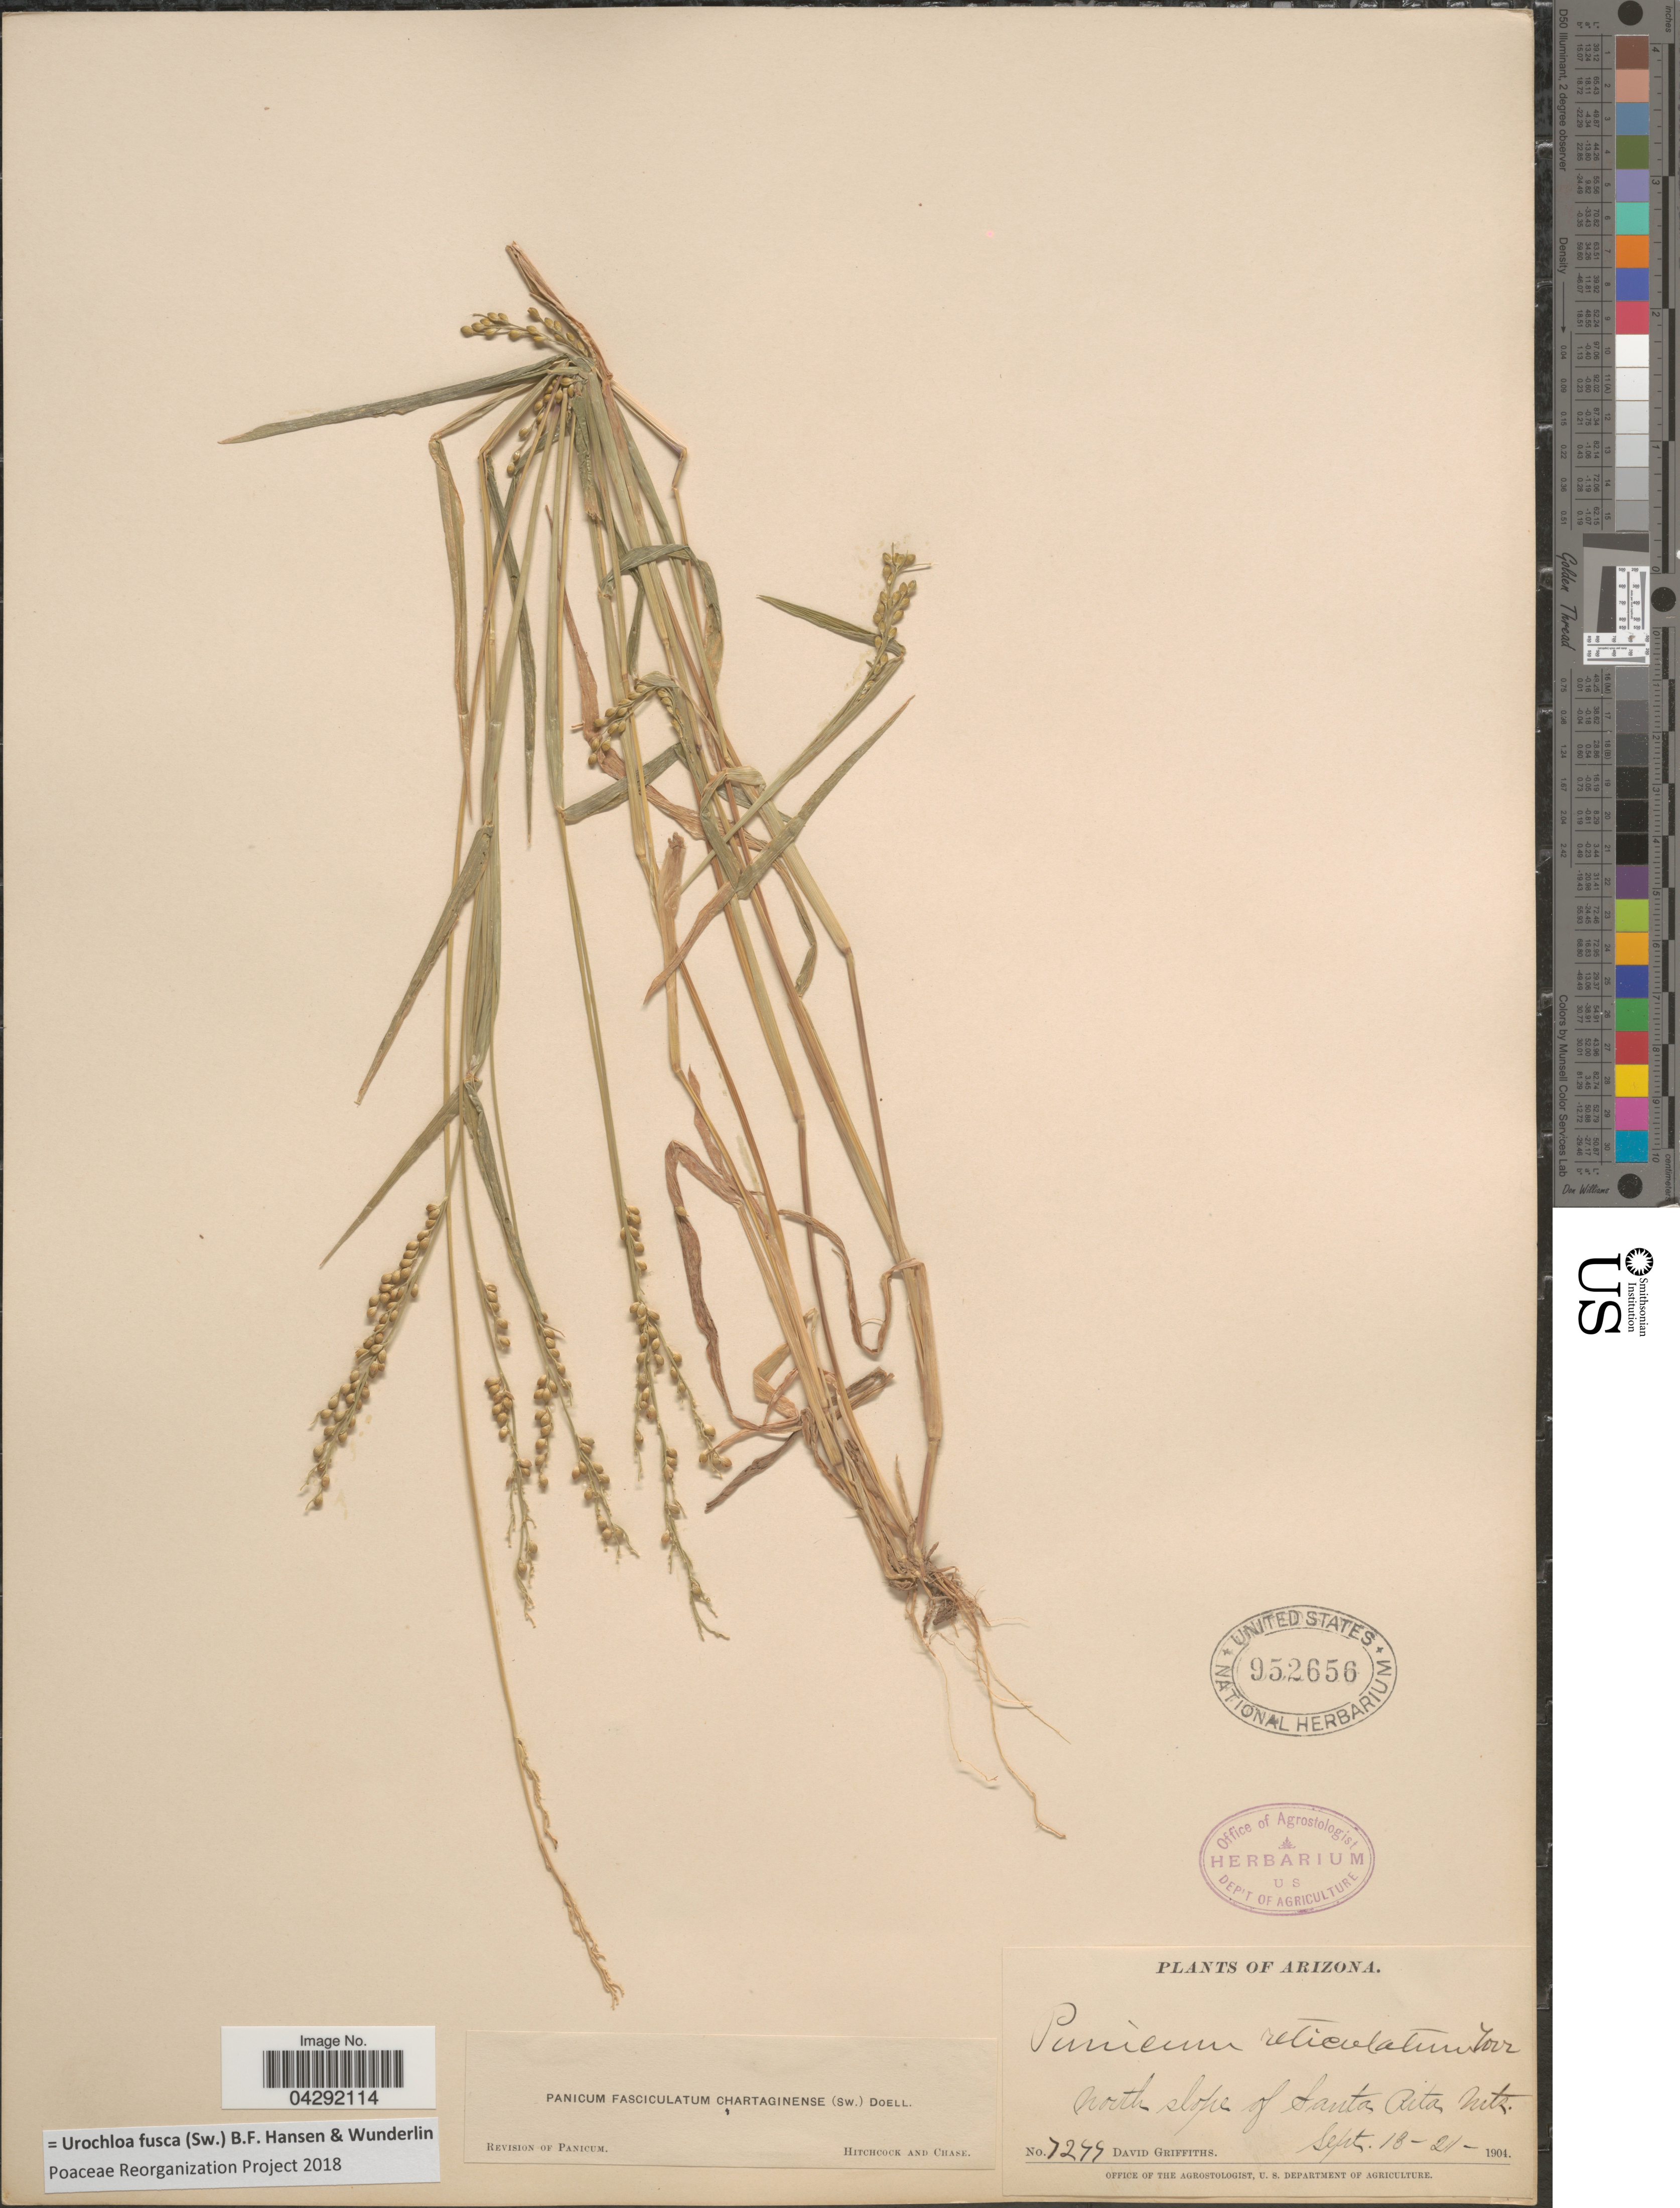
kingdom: Plantae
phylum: Tracheophyta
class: Liliopsida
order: Poales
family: Poaceae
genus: Urochloa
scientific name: Urochloa fusca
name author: (Sw.) B.F. Hansen & Wunderlin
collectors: D. Griffiths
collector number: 7299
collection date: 1904-09-13/1904-09-21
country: United States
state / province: Arizona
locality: North slope of Santa Rita Mts.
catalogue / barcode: US 952656